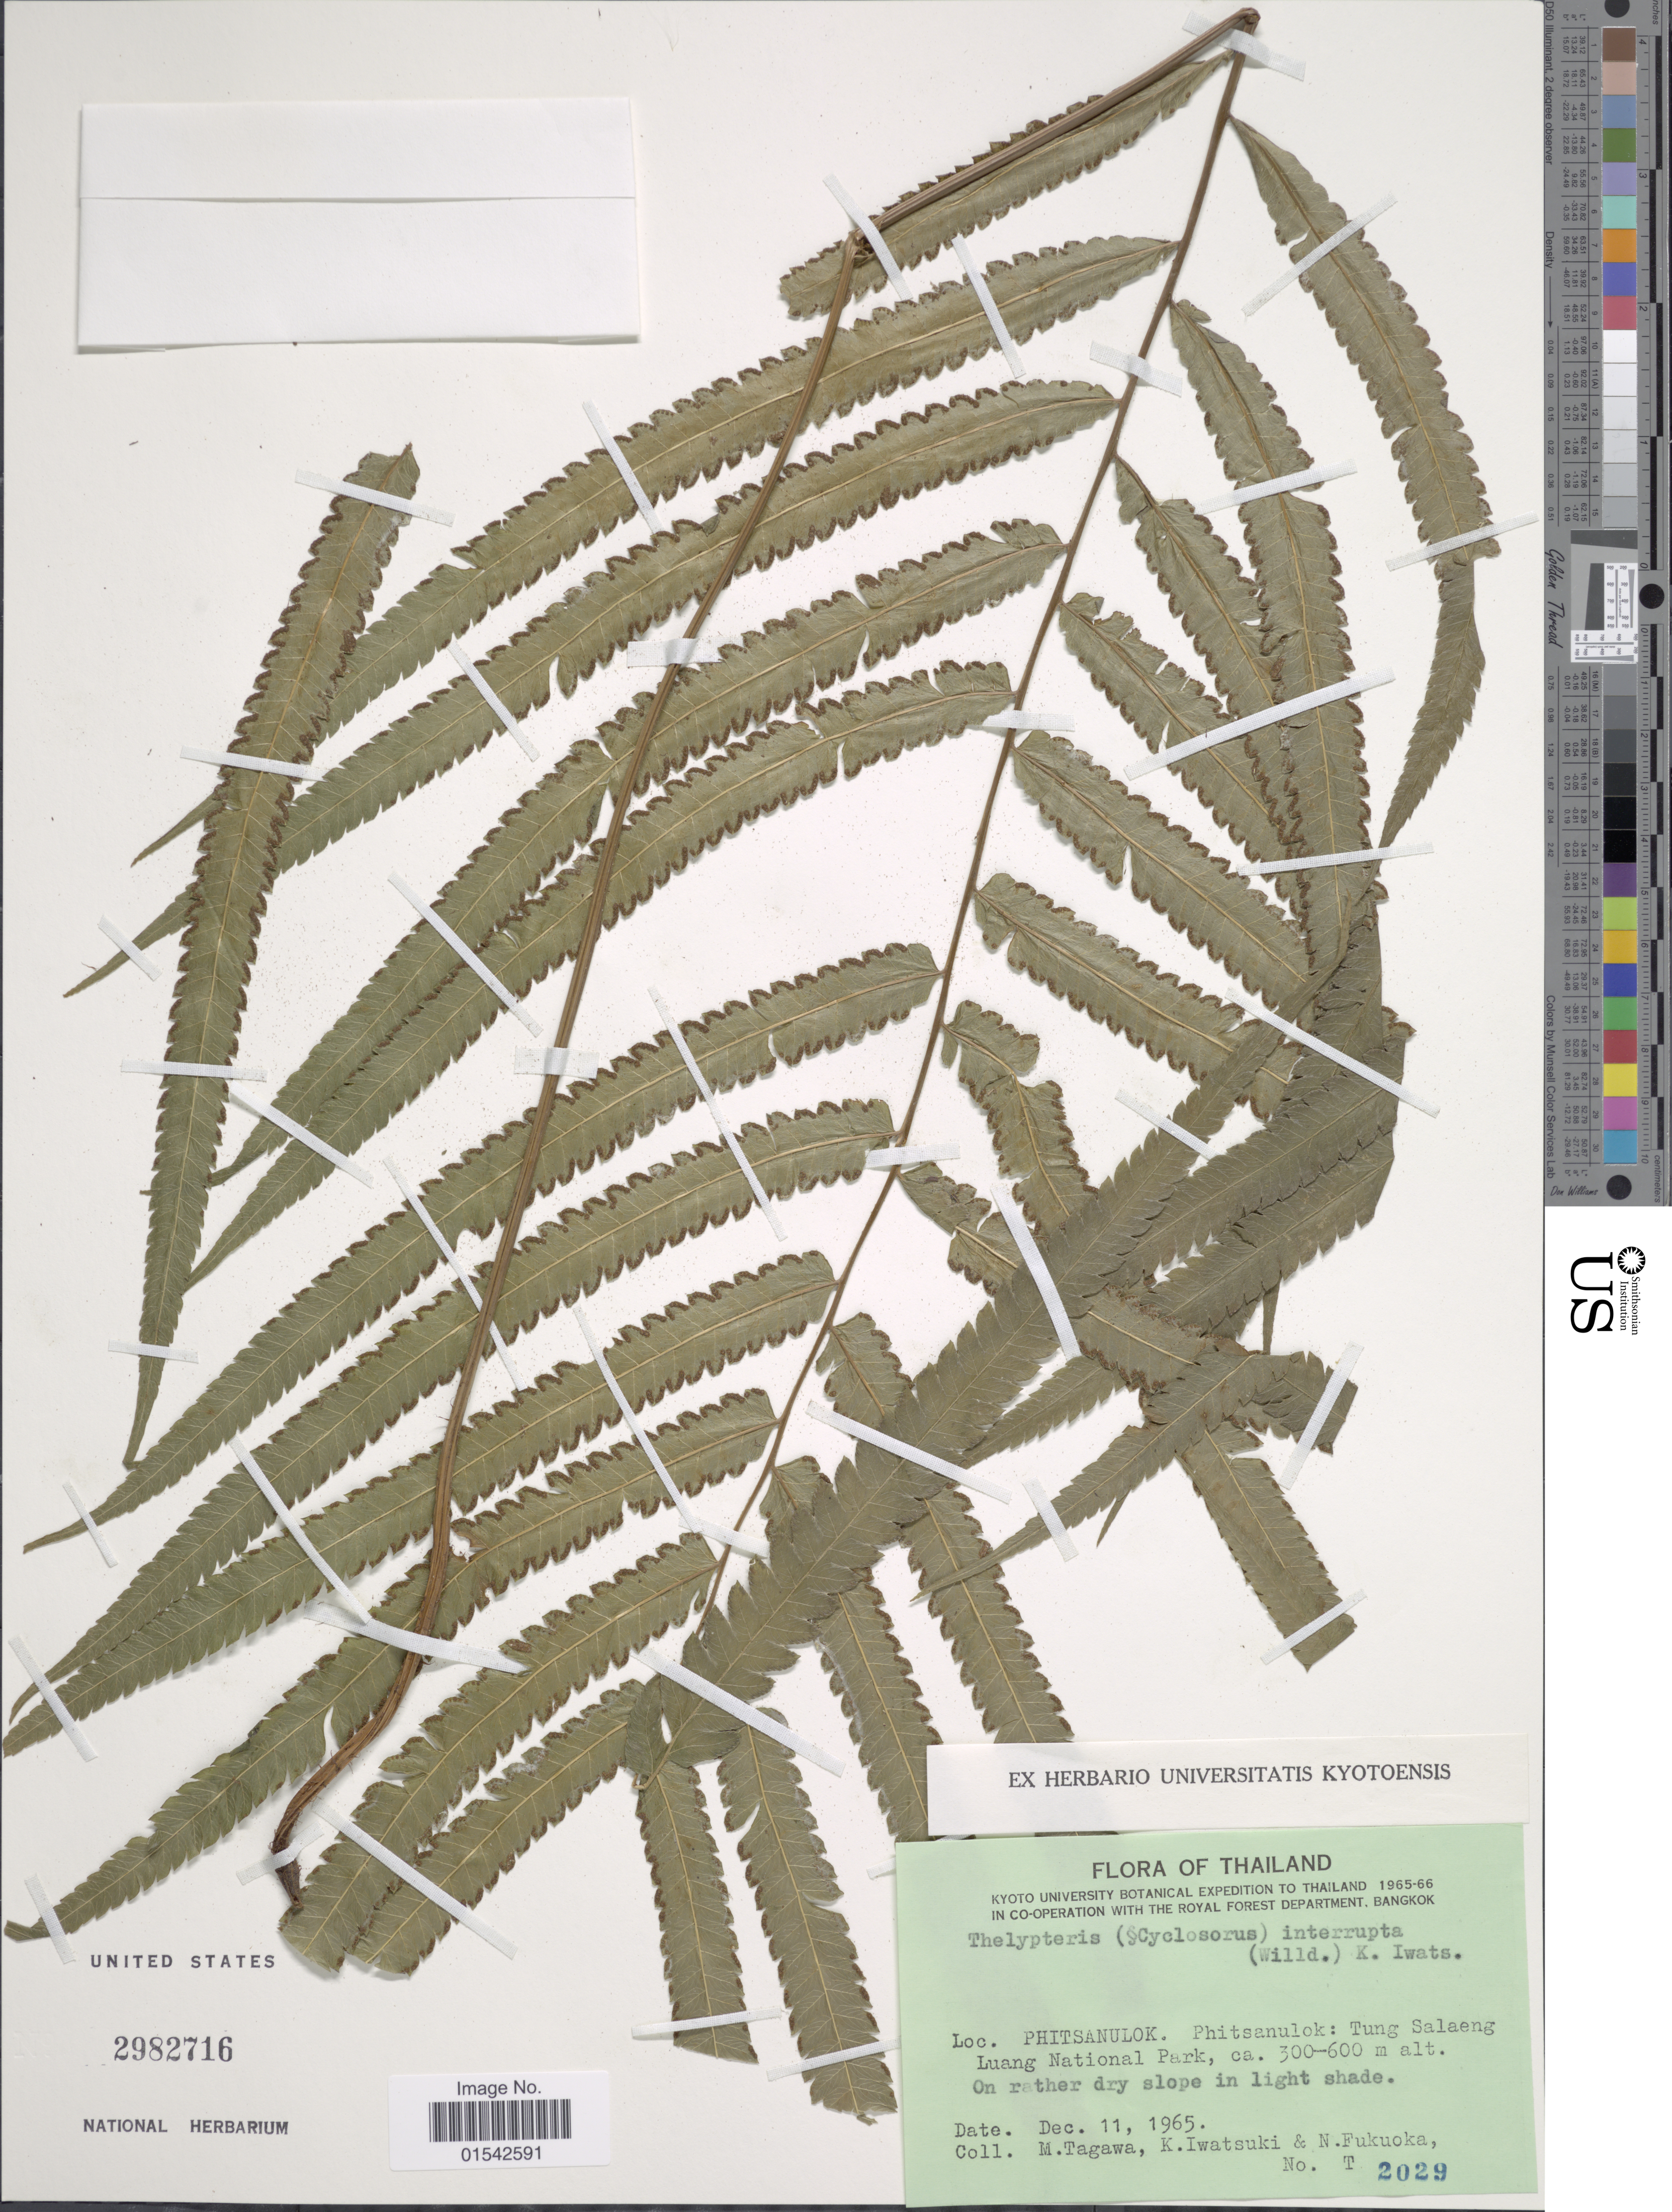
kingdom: Plantae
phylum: Tracheophyta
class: Polypodiopsida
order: Polypodiales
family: Thelypteridaceae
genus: Cyclosorus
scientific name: Cyclosorus interruptus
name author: (Willd.) H. Itô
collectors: M. Tagawa, K. Iwatsuki & N. Fukuoka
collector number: T2029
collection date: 1965-12-11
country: Thailand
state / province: Phitsanulok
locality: Udawn: Tung Salaeng Luang National Park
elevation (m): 300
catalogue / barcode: US 2982716